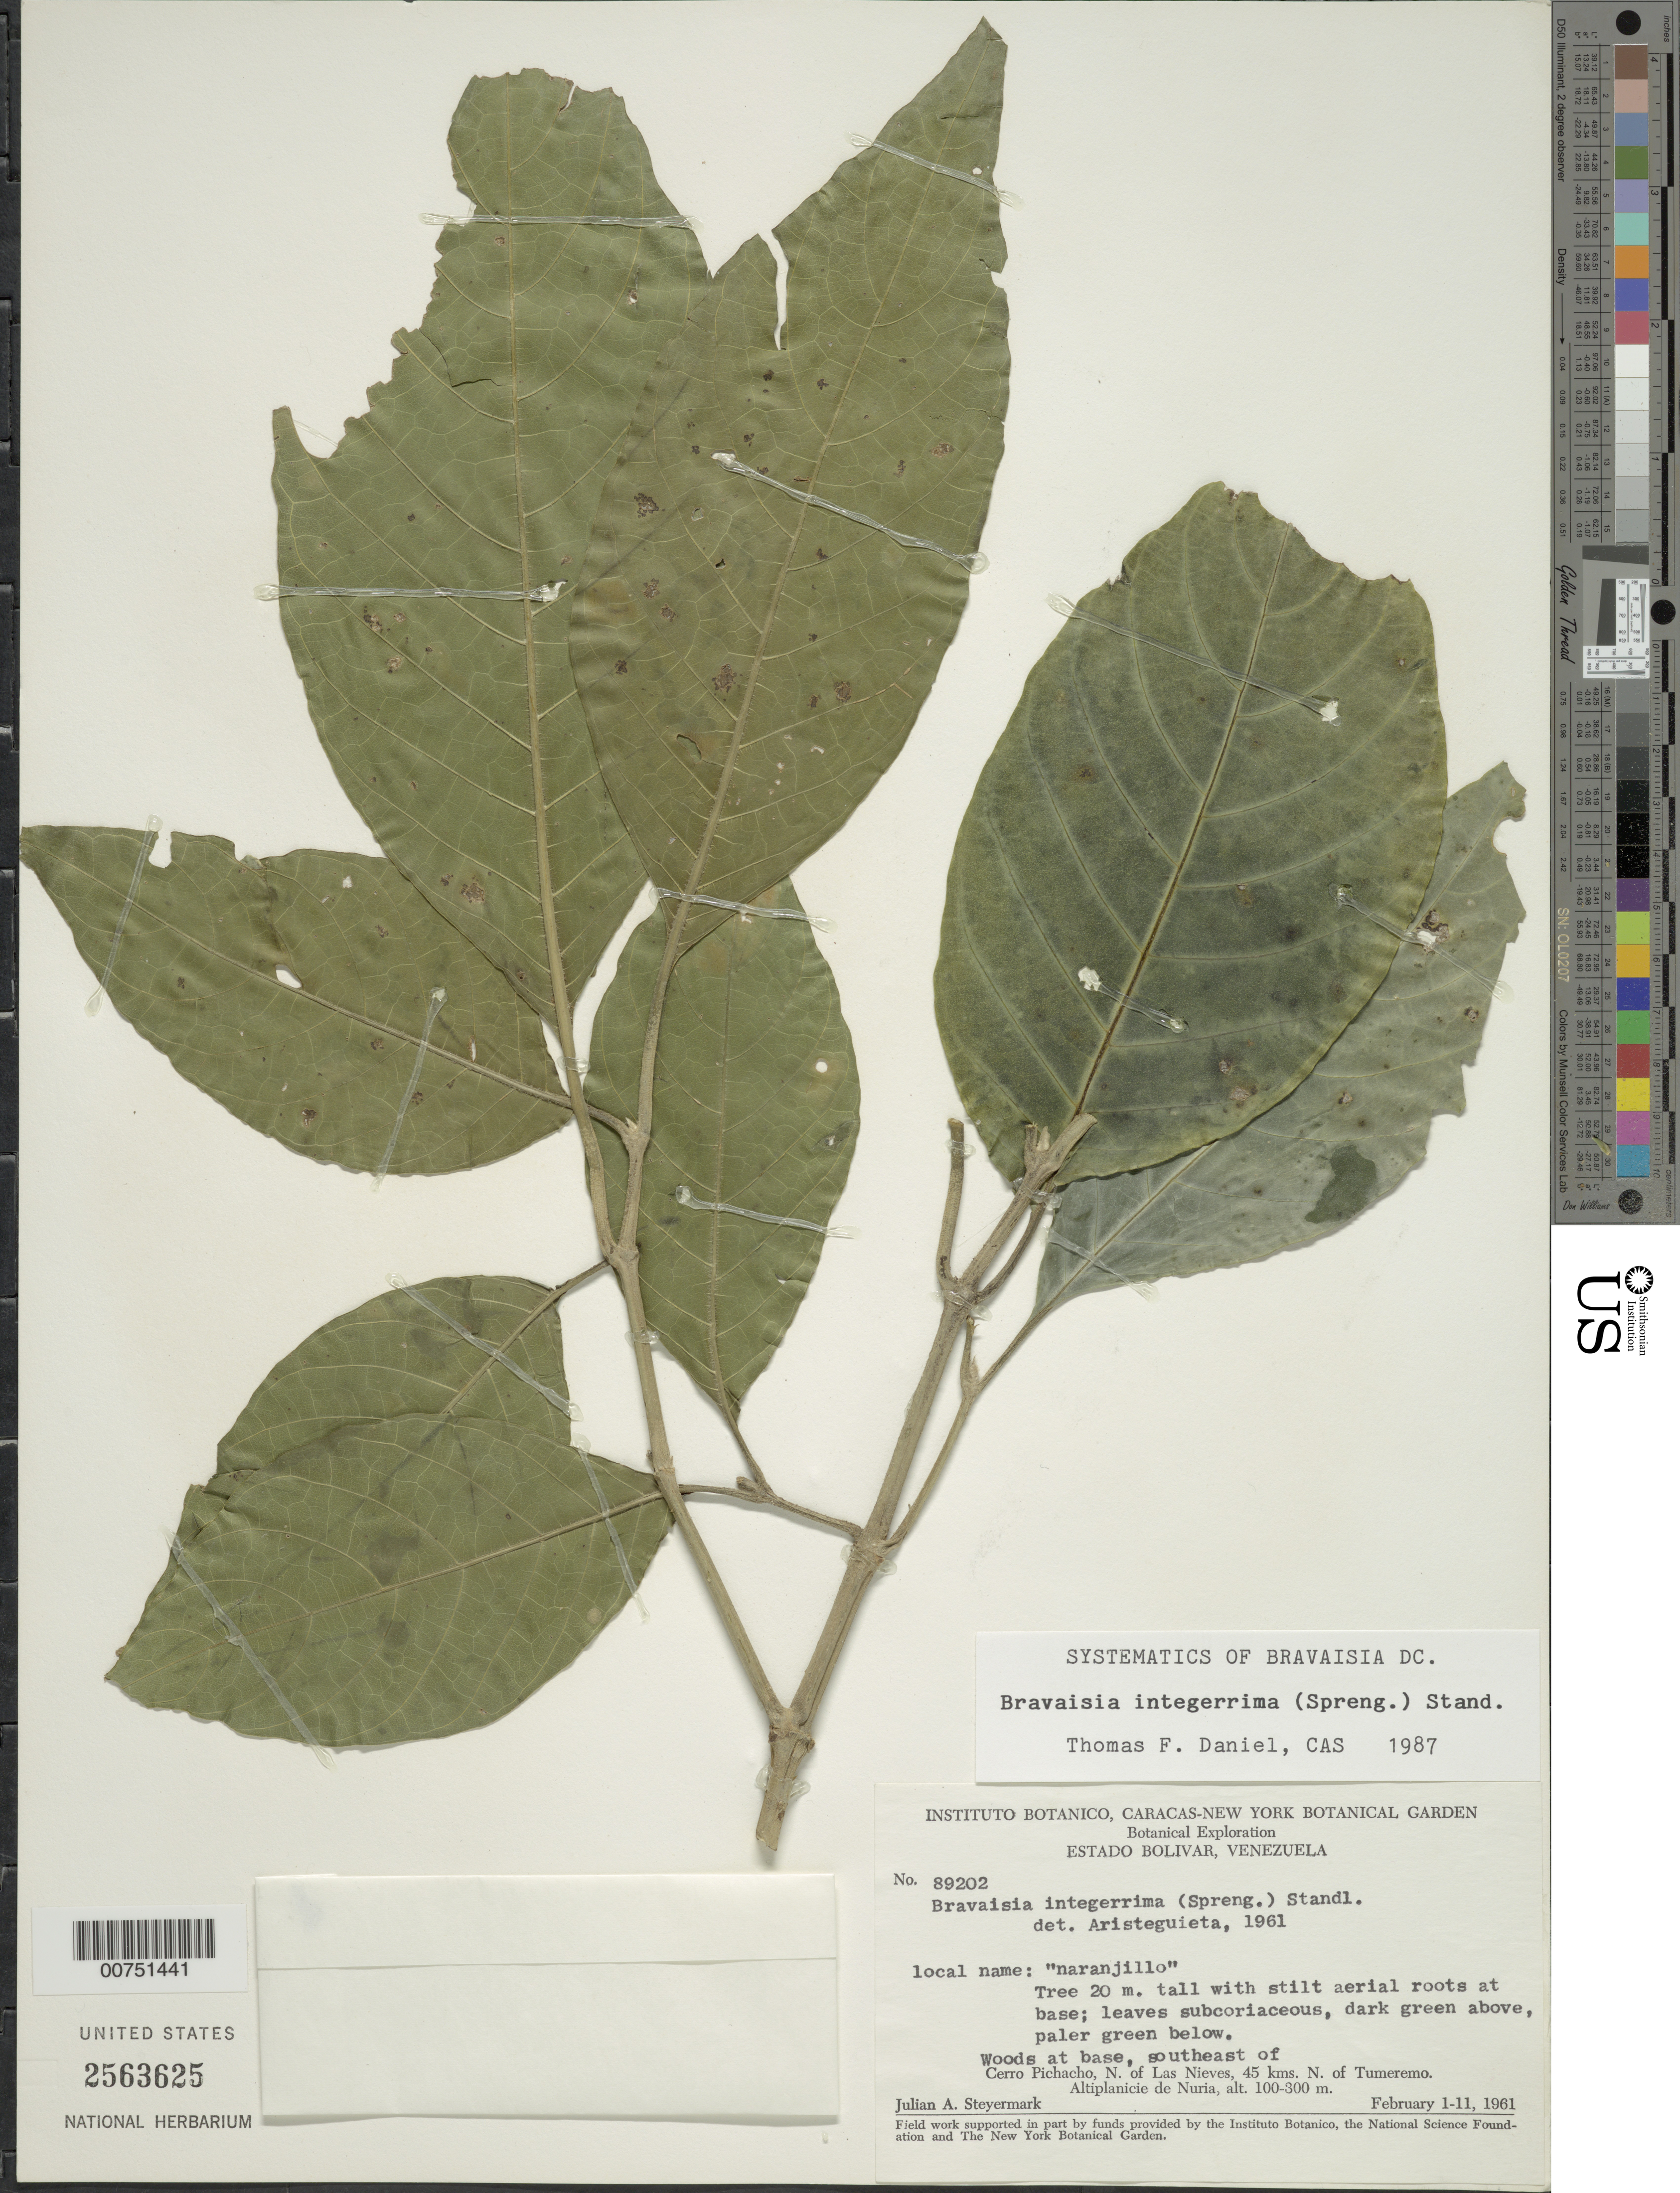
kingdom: Plantae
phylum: Tracheophyta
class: Magnoliopsida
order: Lamiales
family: Acanthaceae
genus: Bravaisia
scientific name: Bravaisia integerrima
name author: (Spreng.) Standl.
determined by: Daniel, Thomas F.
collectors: J. Steyermark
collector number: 89202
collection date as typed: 1-Feb-61 to 11-Feb-61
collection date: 1961-02-01/1961-02-11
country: Venezuela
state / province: Bolívar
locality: Cerro El Picacho, SE of; N of Las Nieves, 45 km N of Tumeremo, Altiplanicie de Nuria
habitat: Woods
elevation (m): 100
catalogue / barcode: US 2563625